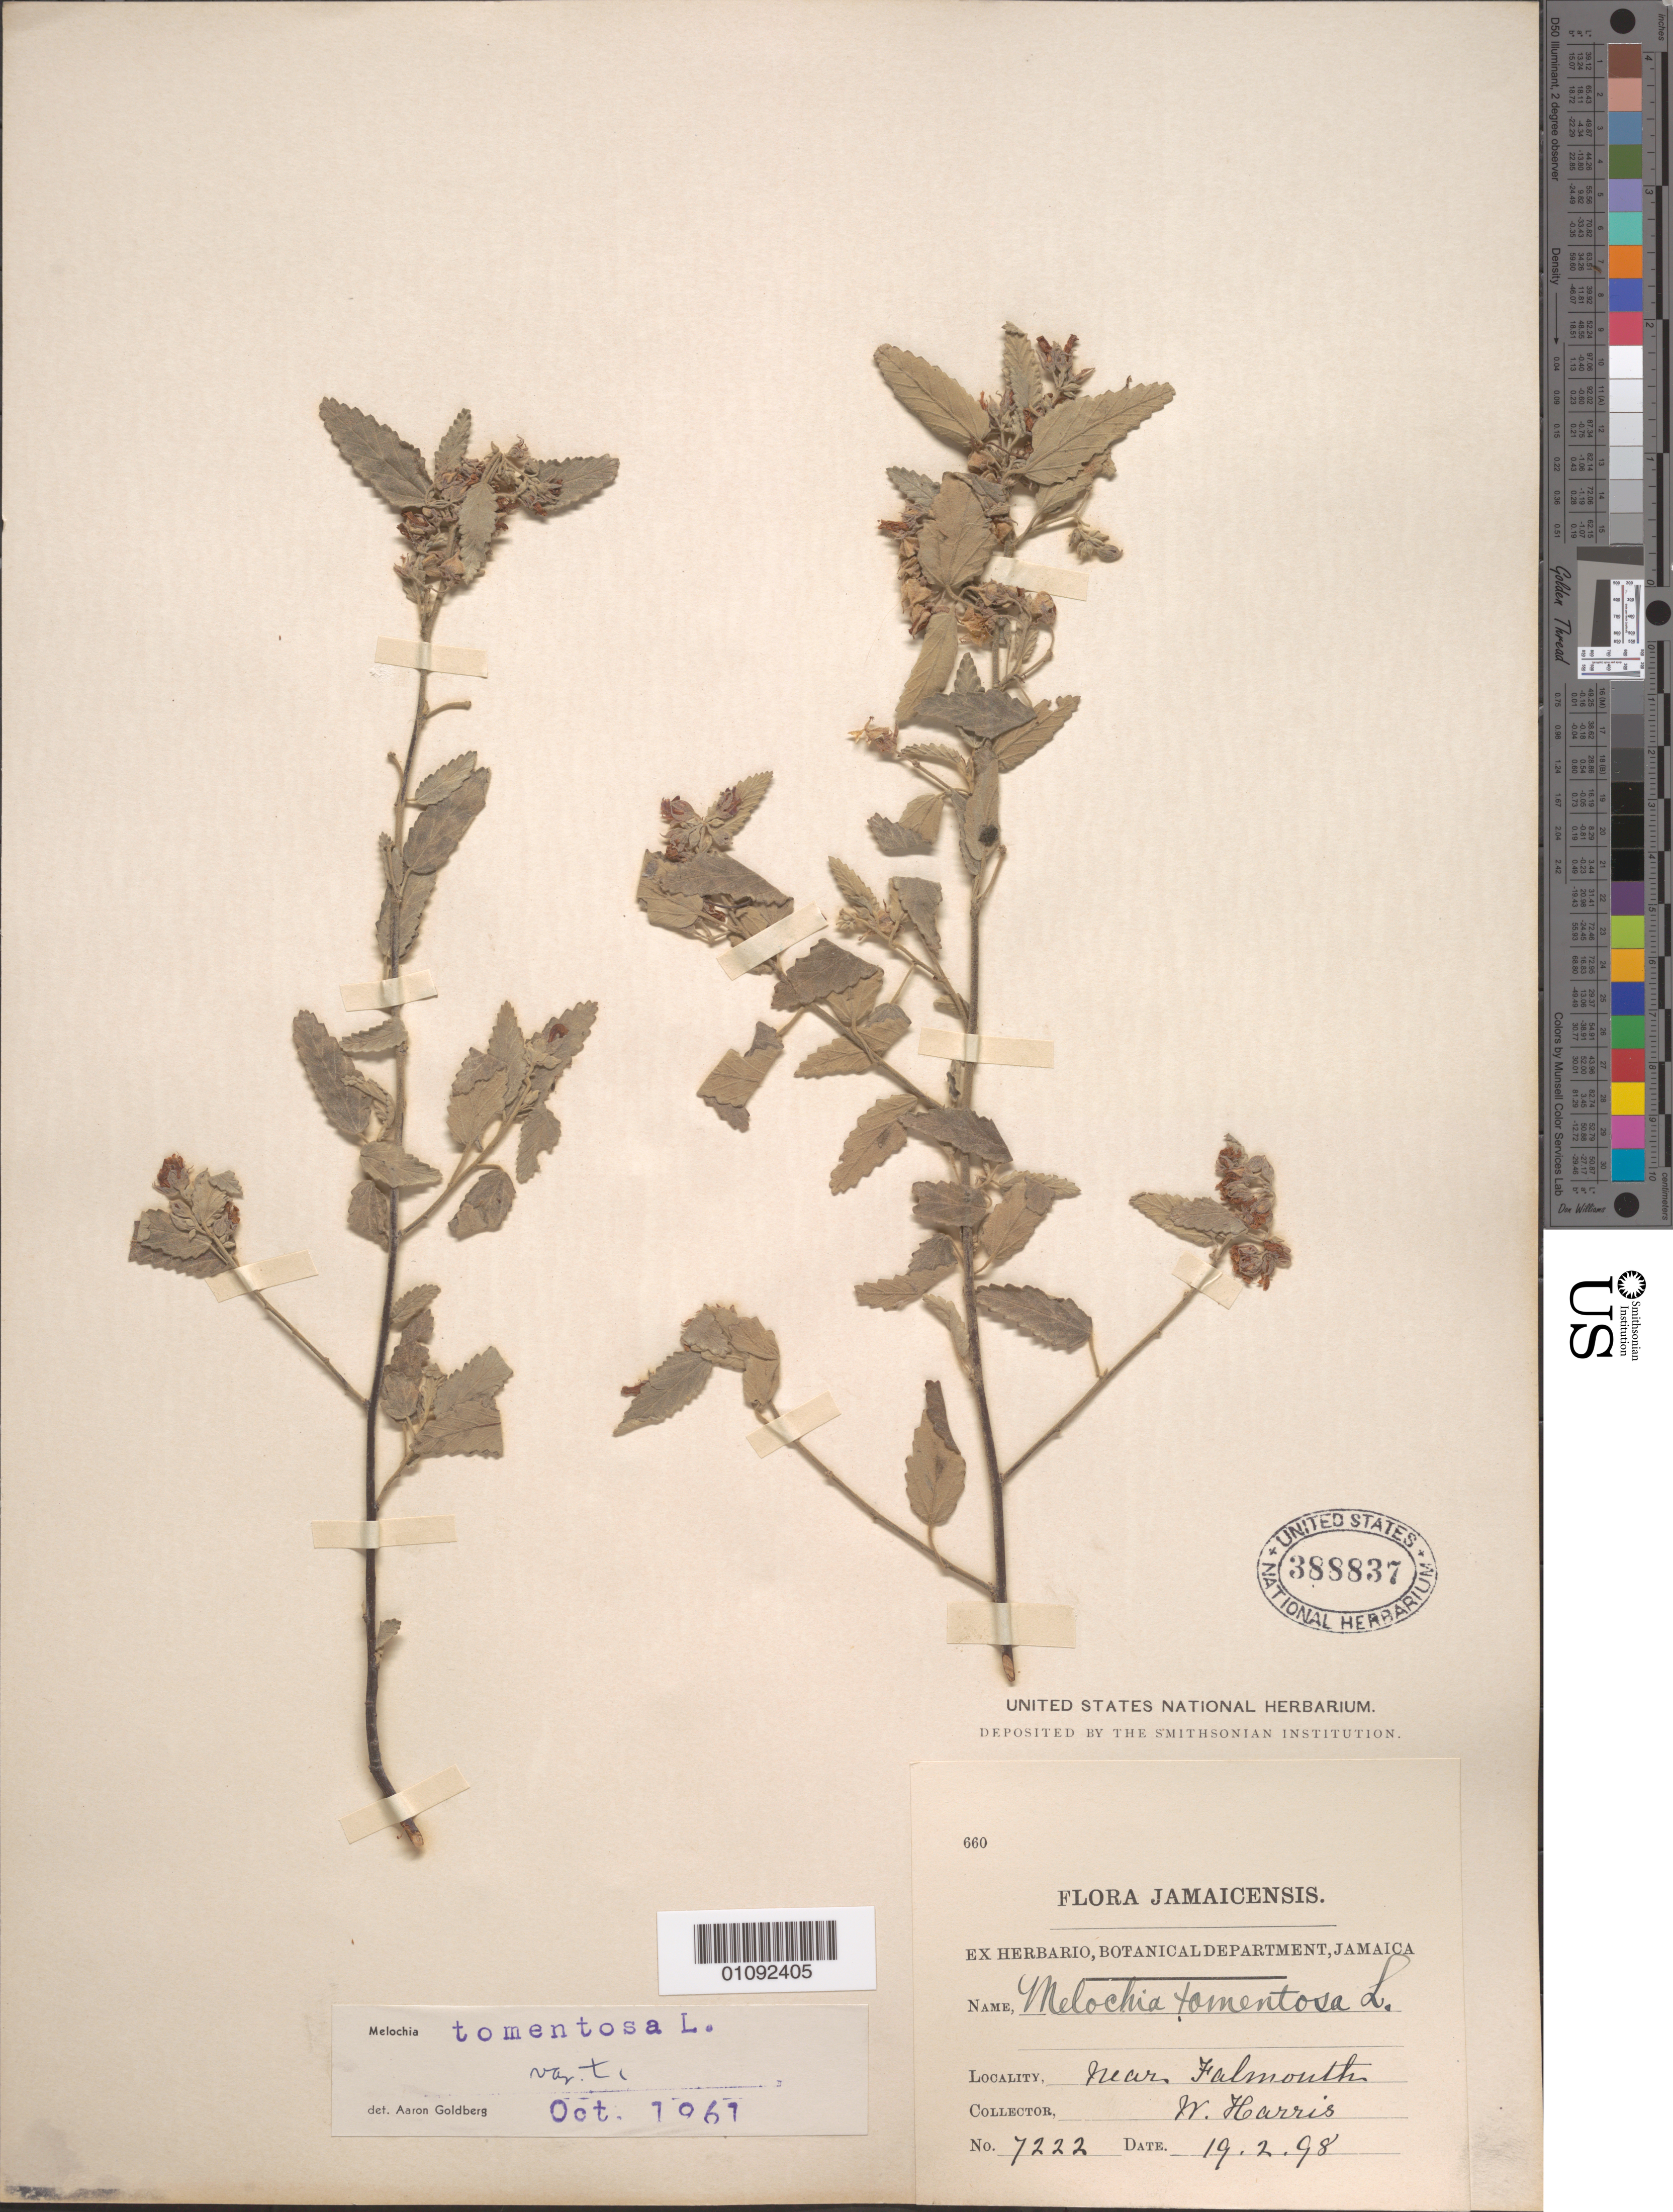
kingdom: Plantae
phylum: Tracheophyta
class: Magnoliopsida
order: Malvales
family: Malvaceae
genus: Melochia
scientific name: Melochia tomentosa var. tomentosa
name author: L.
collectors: W. Harris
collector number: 7222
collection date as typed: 19 Feb 1898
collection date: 1898-02-19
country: Jamaica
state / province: Trelawny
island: Jamaica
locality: Near Falmouth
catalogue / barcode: US 388837